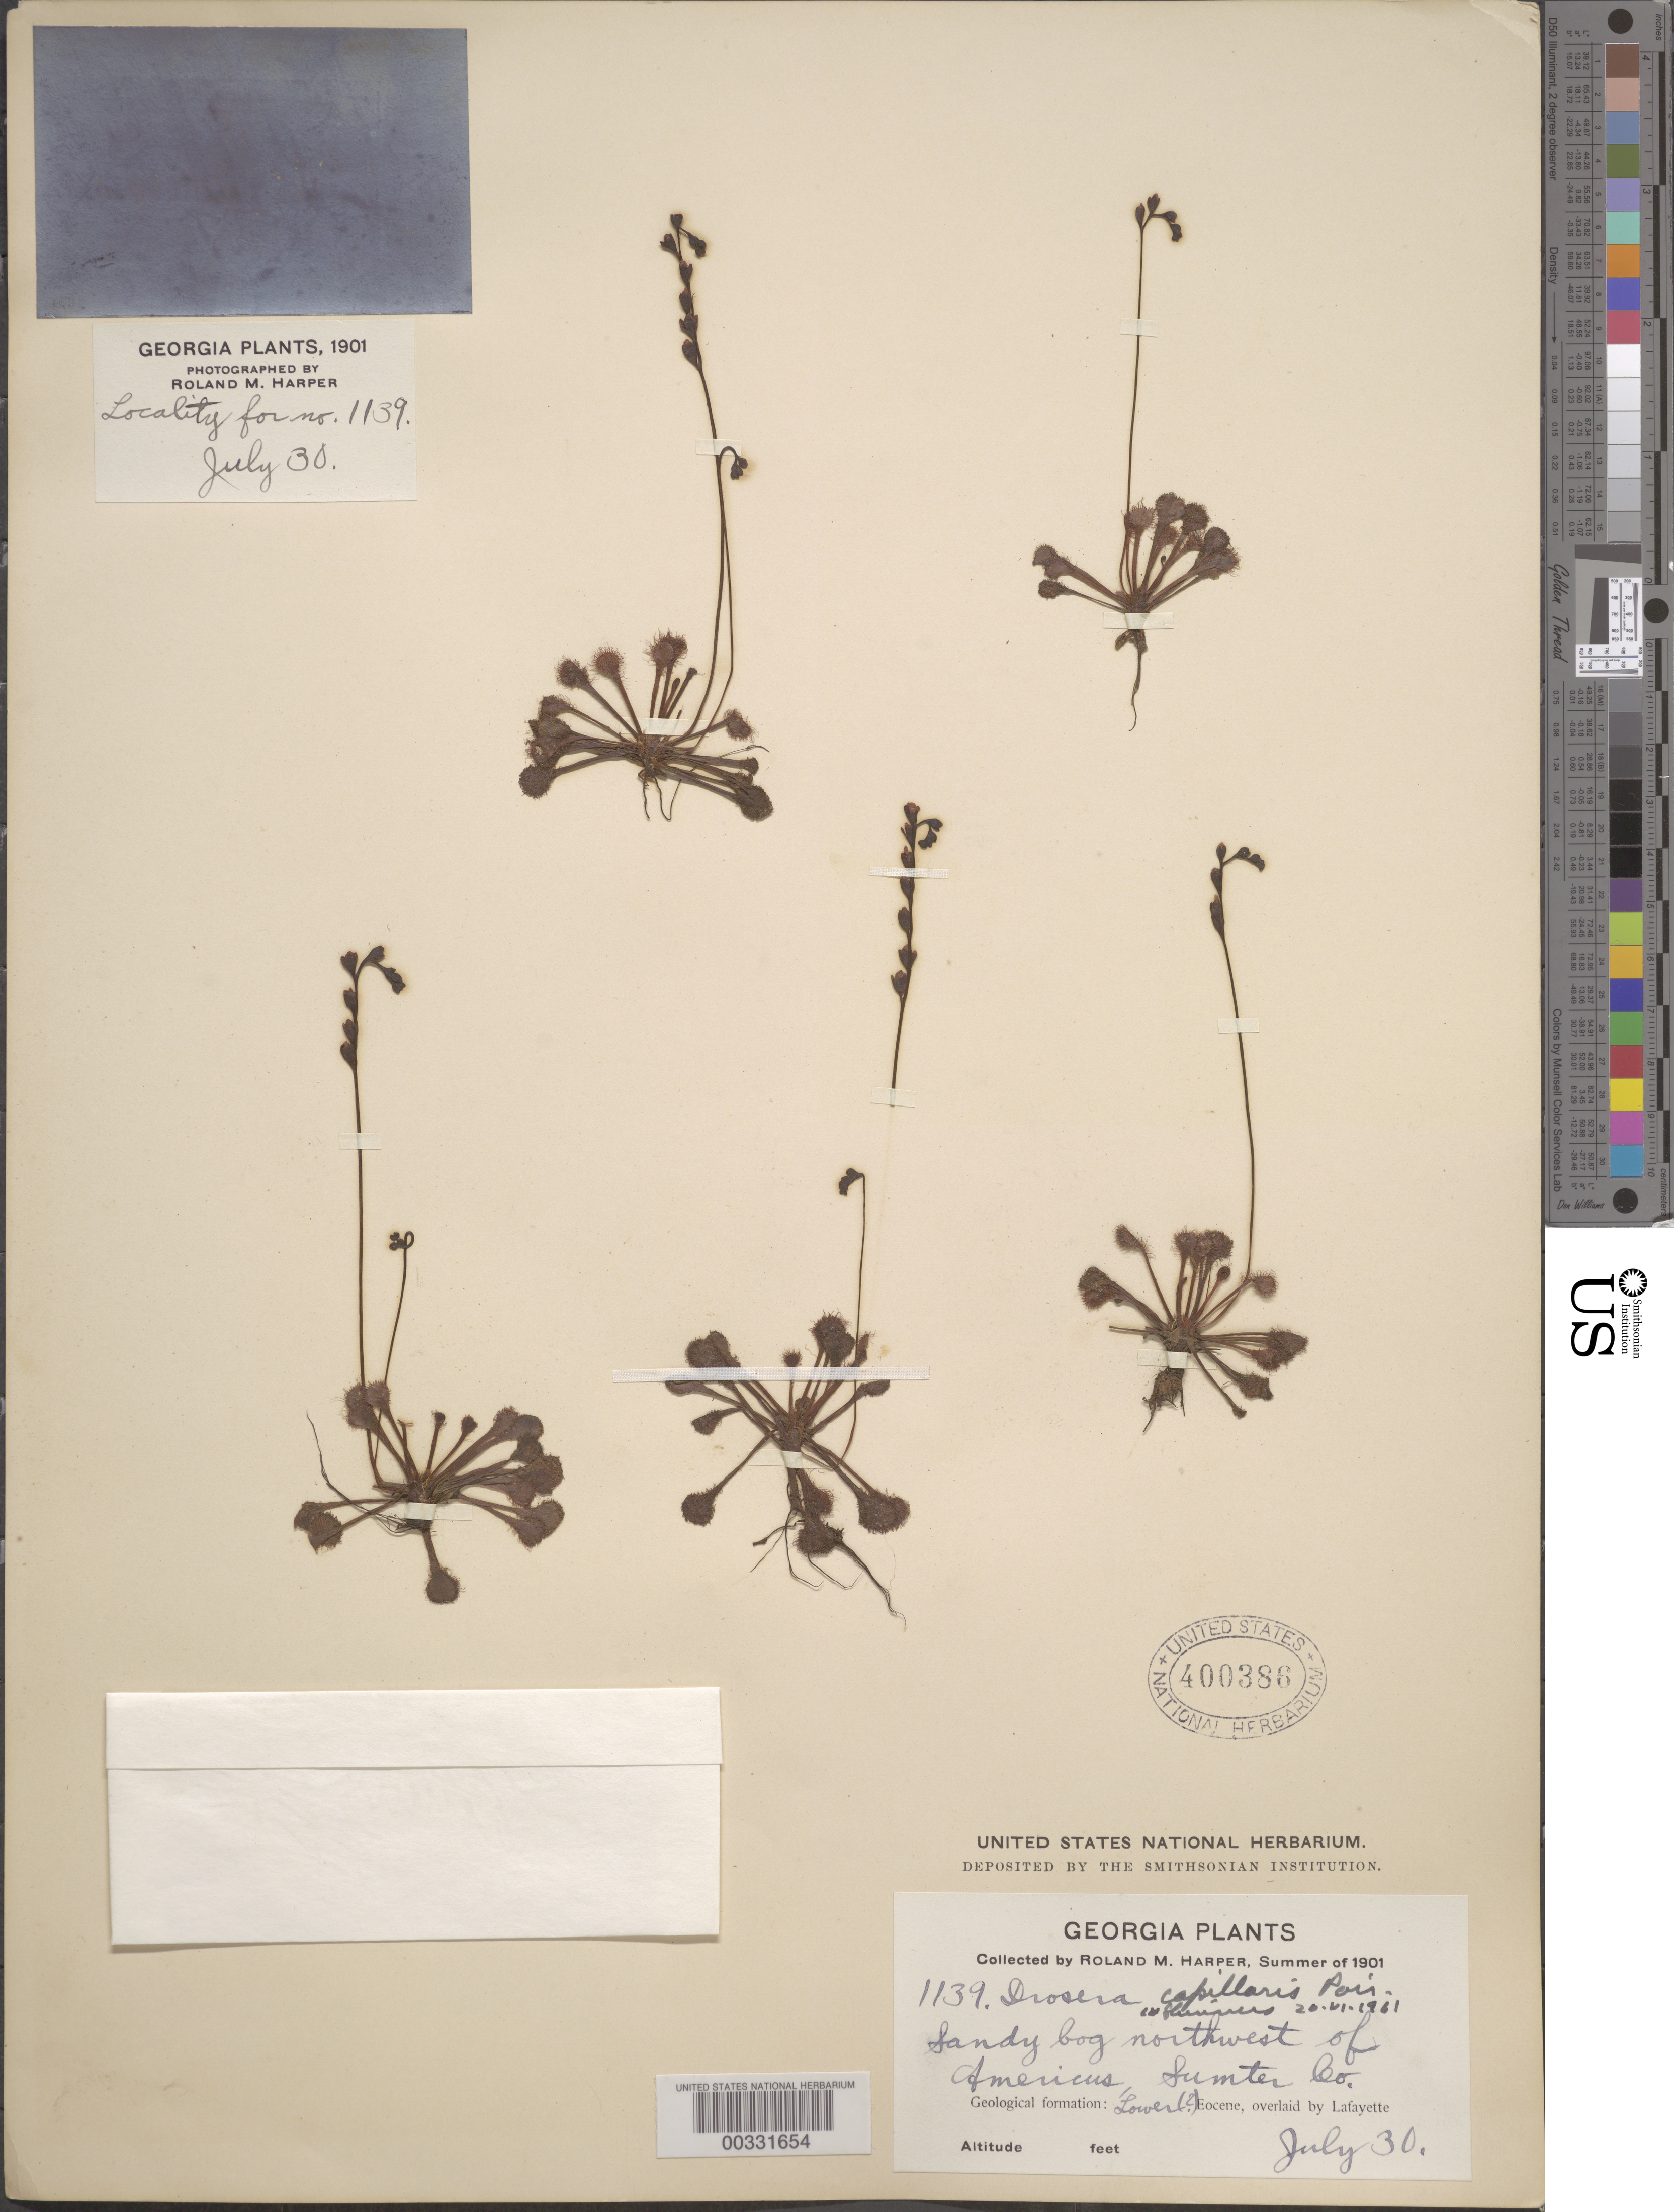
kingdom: Plantae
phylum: Tracheophyta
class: Magnoliopsida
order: Caryophyllales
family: Droseraceae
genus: Drosera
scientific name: Drosera capillaris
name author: Poir.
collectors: R. M. Harper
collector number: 1139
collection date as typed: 30 Jul 1901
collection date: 1901-07-30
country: United States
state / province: Georgia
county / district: Sumter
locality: Americus, northwest of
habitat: Sandy bog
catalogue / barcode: US 400386